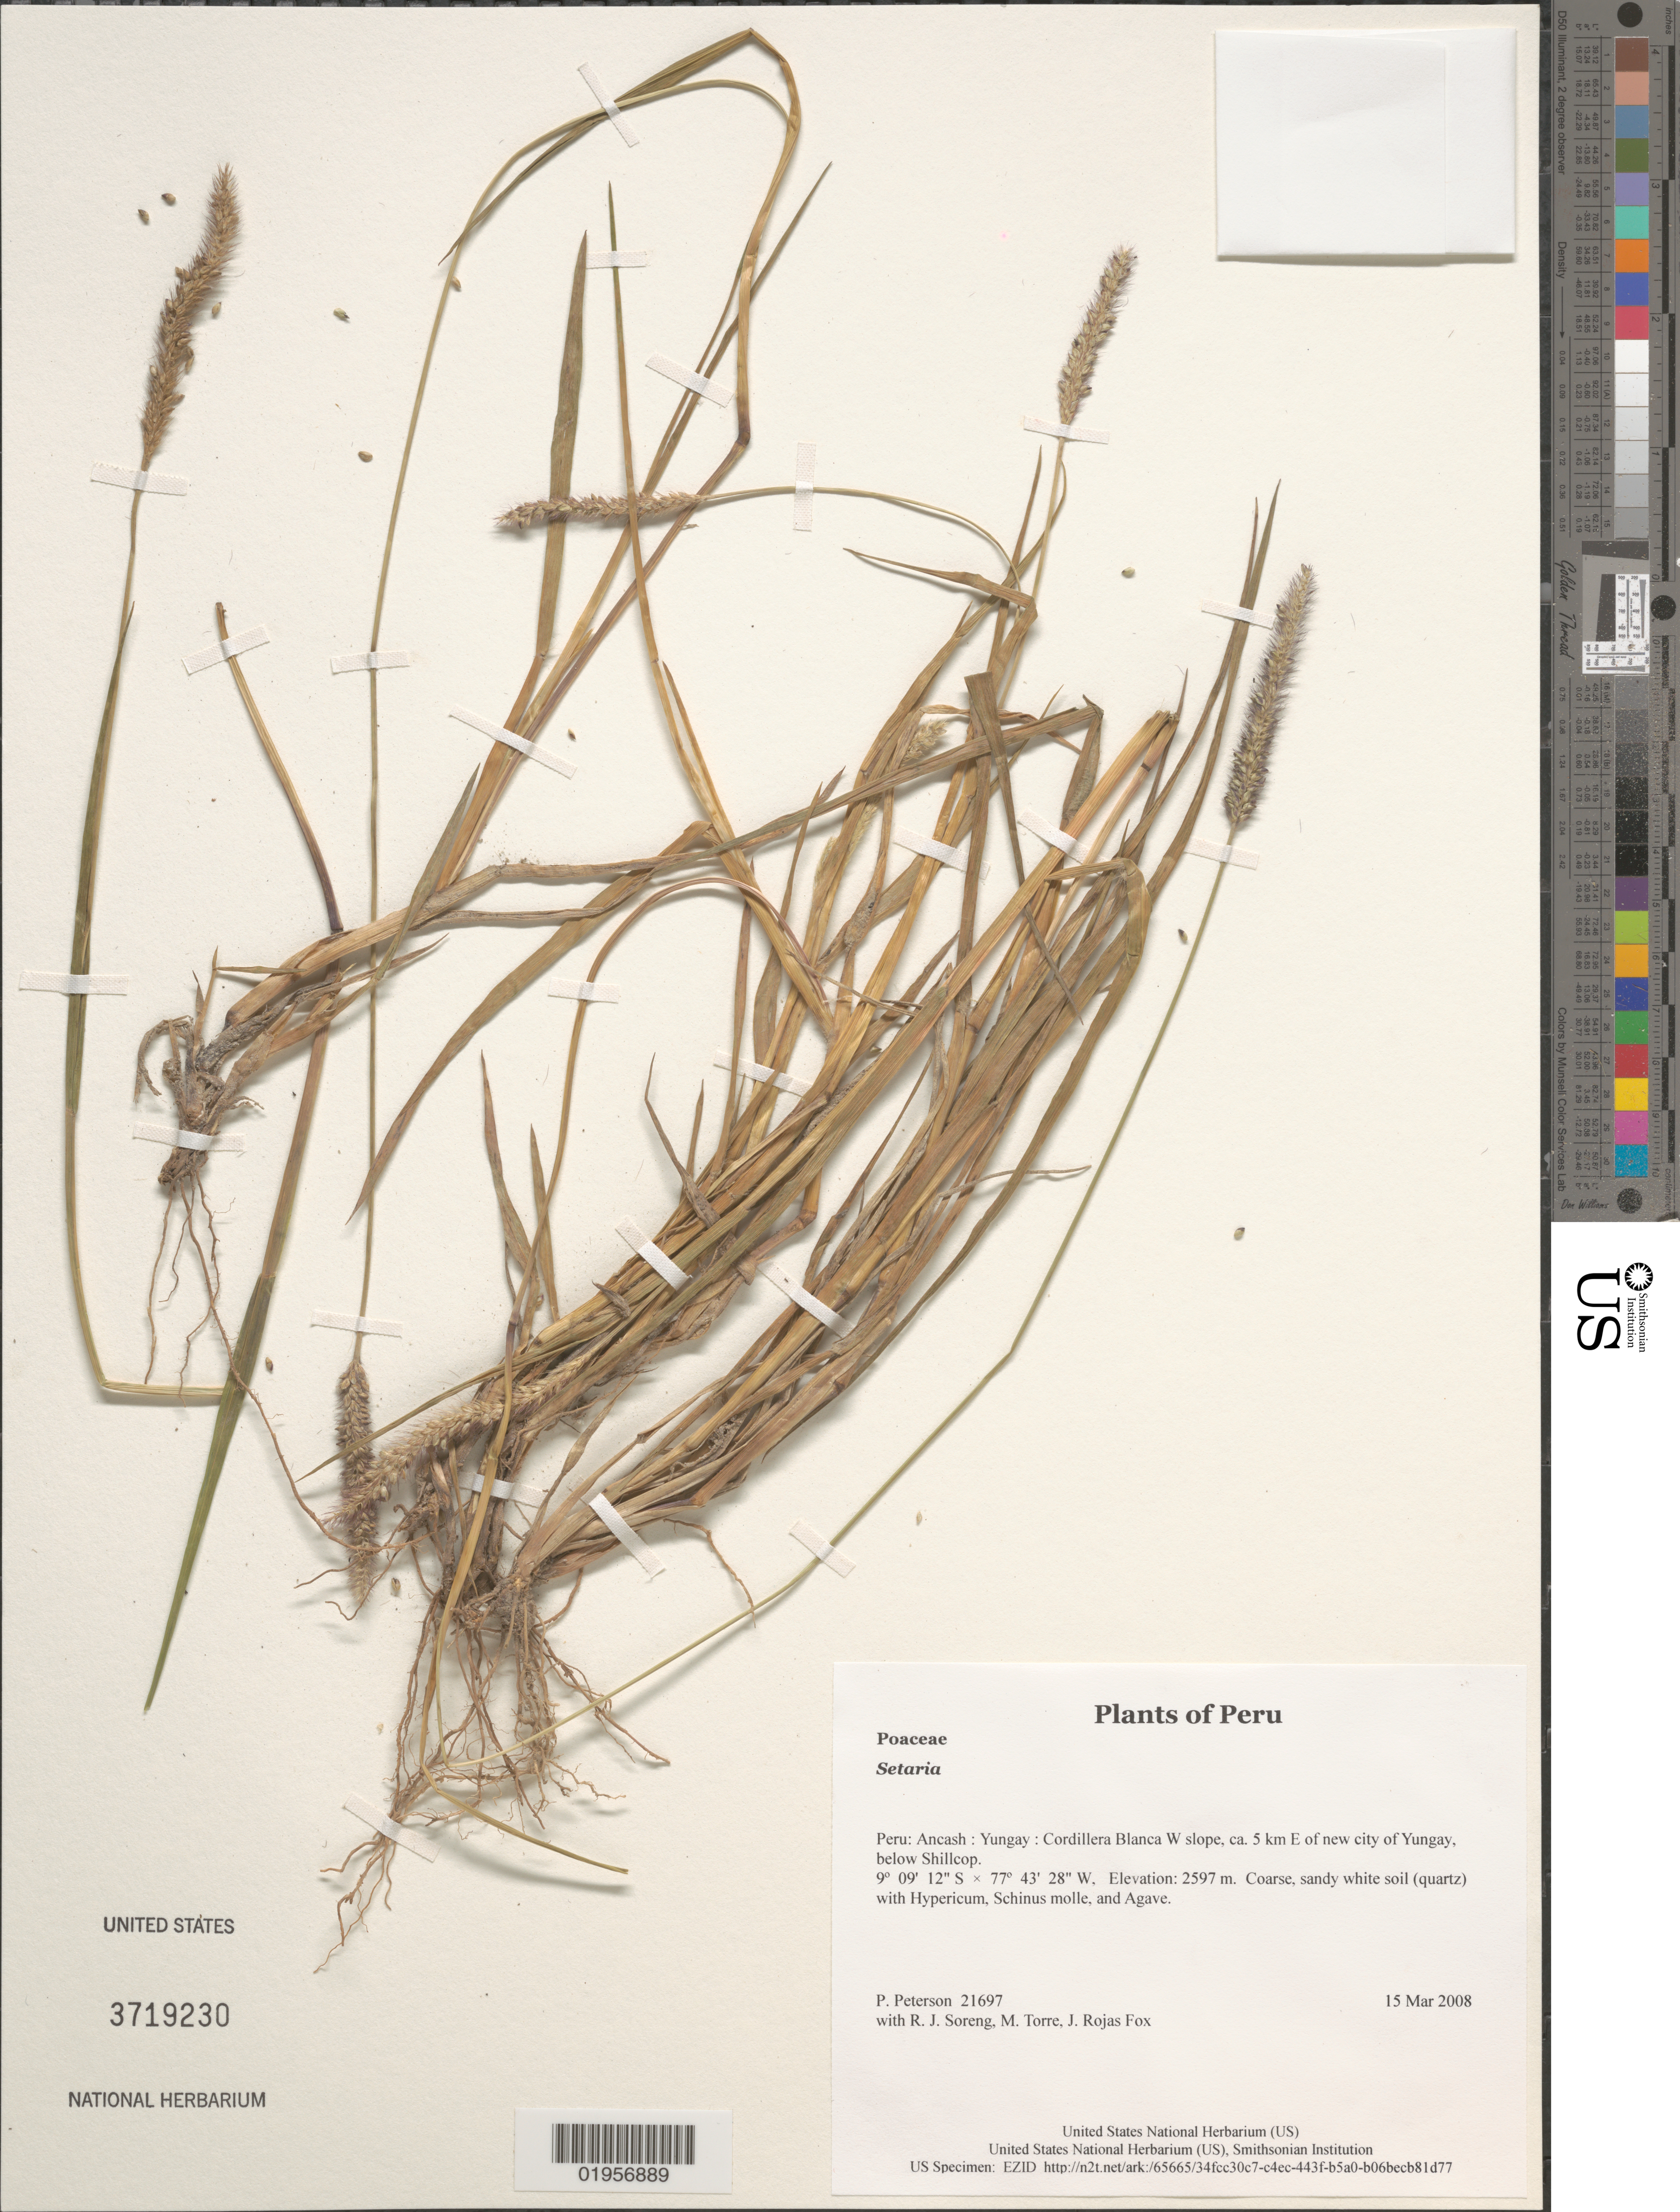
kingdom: Plantae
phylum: Tracheophyta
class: Liliopsida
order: Poales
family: Poaceae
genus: Setaria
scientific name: Setaria sp.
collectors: P. M. Peterson, R. J. Soreng, M. Torre & J. Rojas Fox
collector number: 21697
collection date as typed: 15 Mar 2008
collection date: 2008-03-15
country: Peru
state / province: Ancash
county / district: Yungay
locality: Cordillera Blanca W slope, ca. 5 km E of new city of Yungay, below Shillcop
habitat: Coarse, sandy white soil (quartz) with Hypericum, Schinus molle, and Agave.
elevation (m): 2597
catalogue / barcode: US 3719230